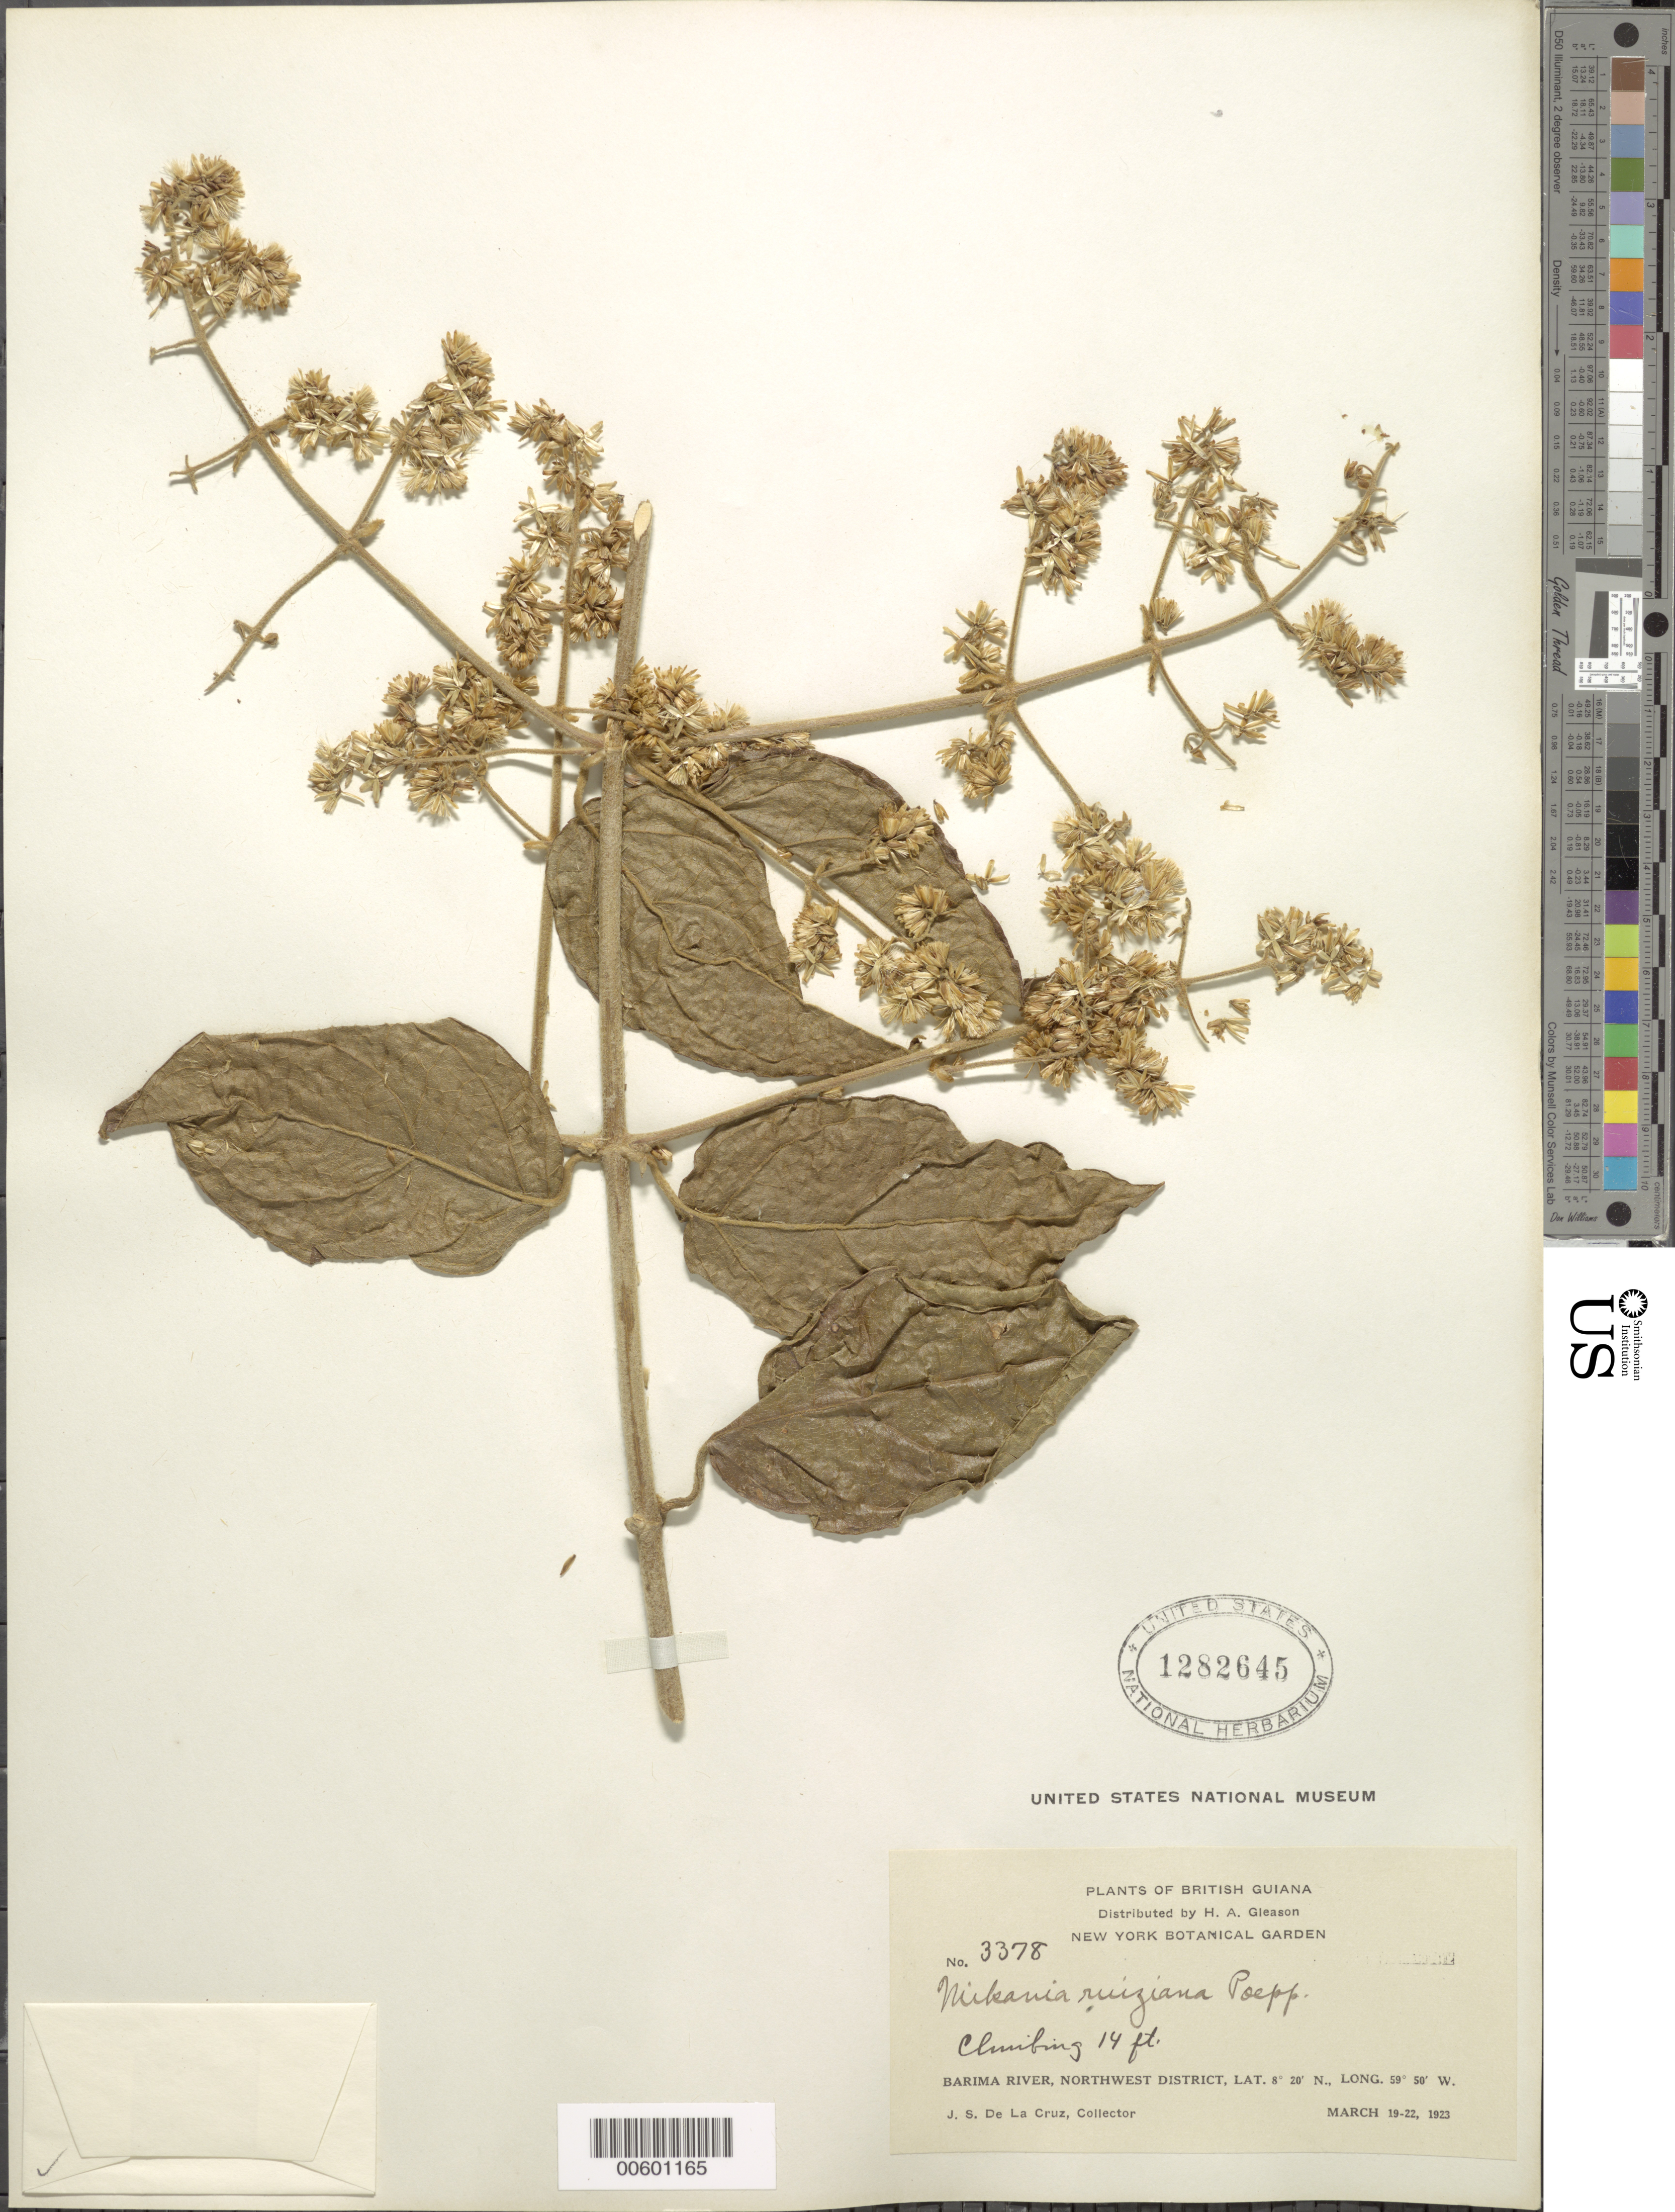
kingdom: Plantae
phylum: Tracheophyta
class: Magnoliopsida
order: Asterales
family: Asteraceae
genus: Mikania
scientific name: Mikania ruiziana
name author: Poepp.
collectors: J. S. de la Cruz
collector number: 3378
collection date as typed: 19-Mar-23 to 22-Mar-23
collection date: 1923-03-19/1923-03-22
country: Guyana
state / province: Barima-Waini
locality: Barima R., NW District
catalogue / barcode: US 1282645